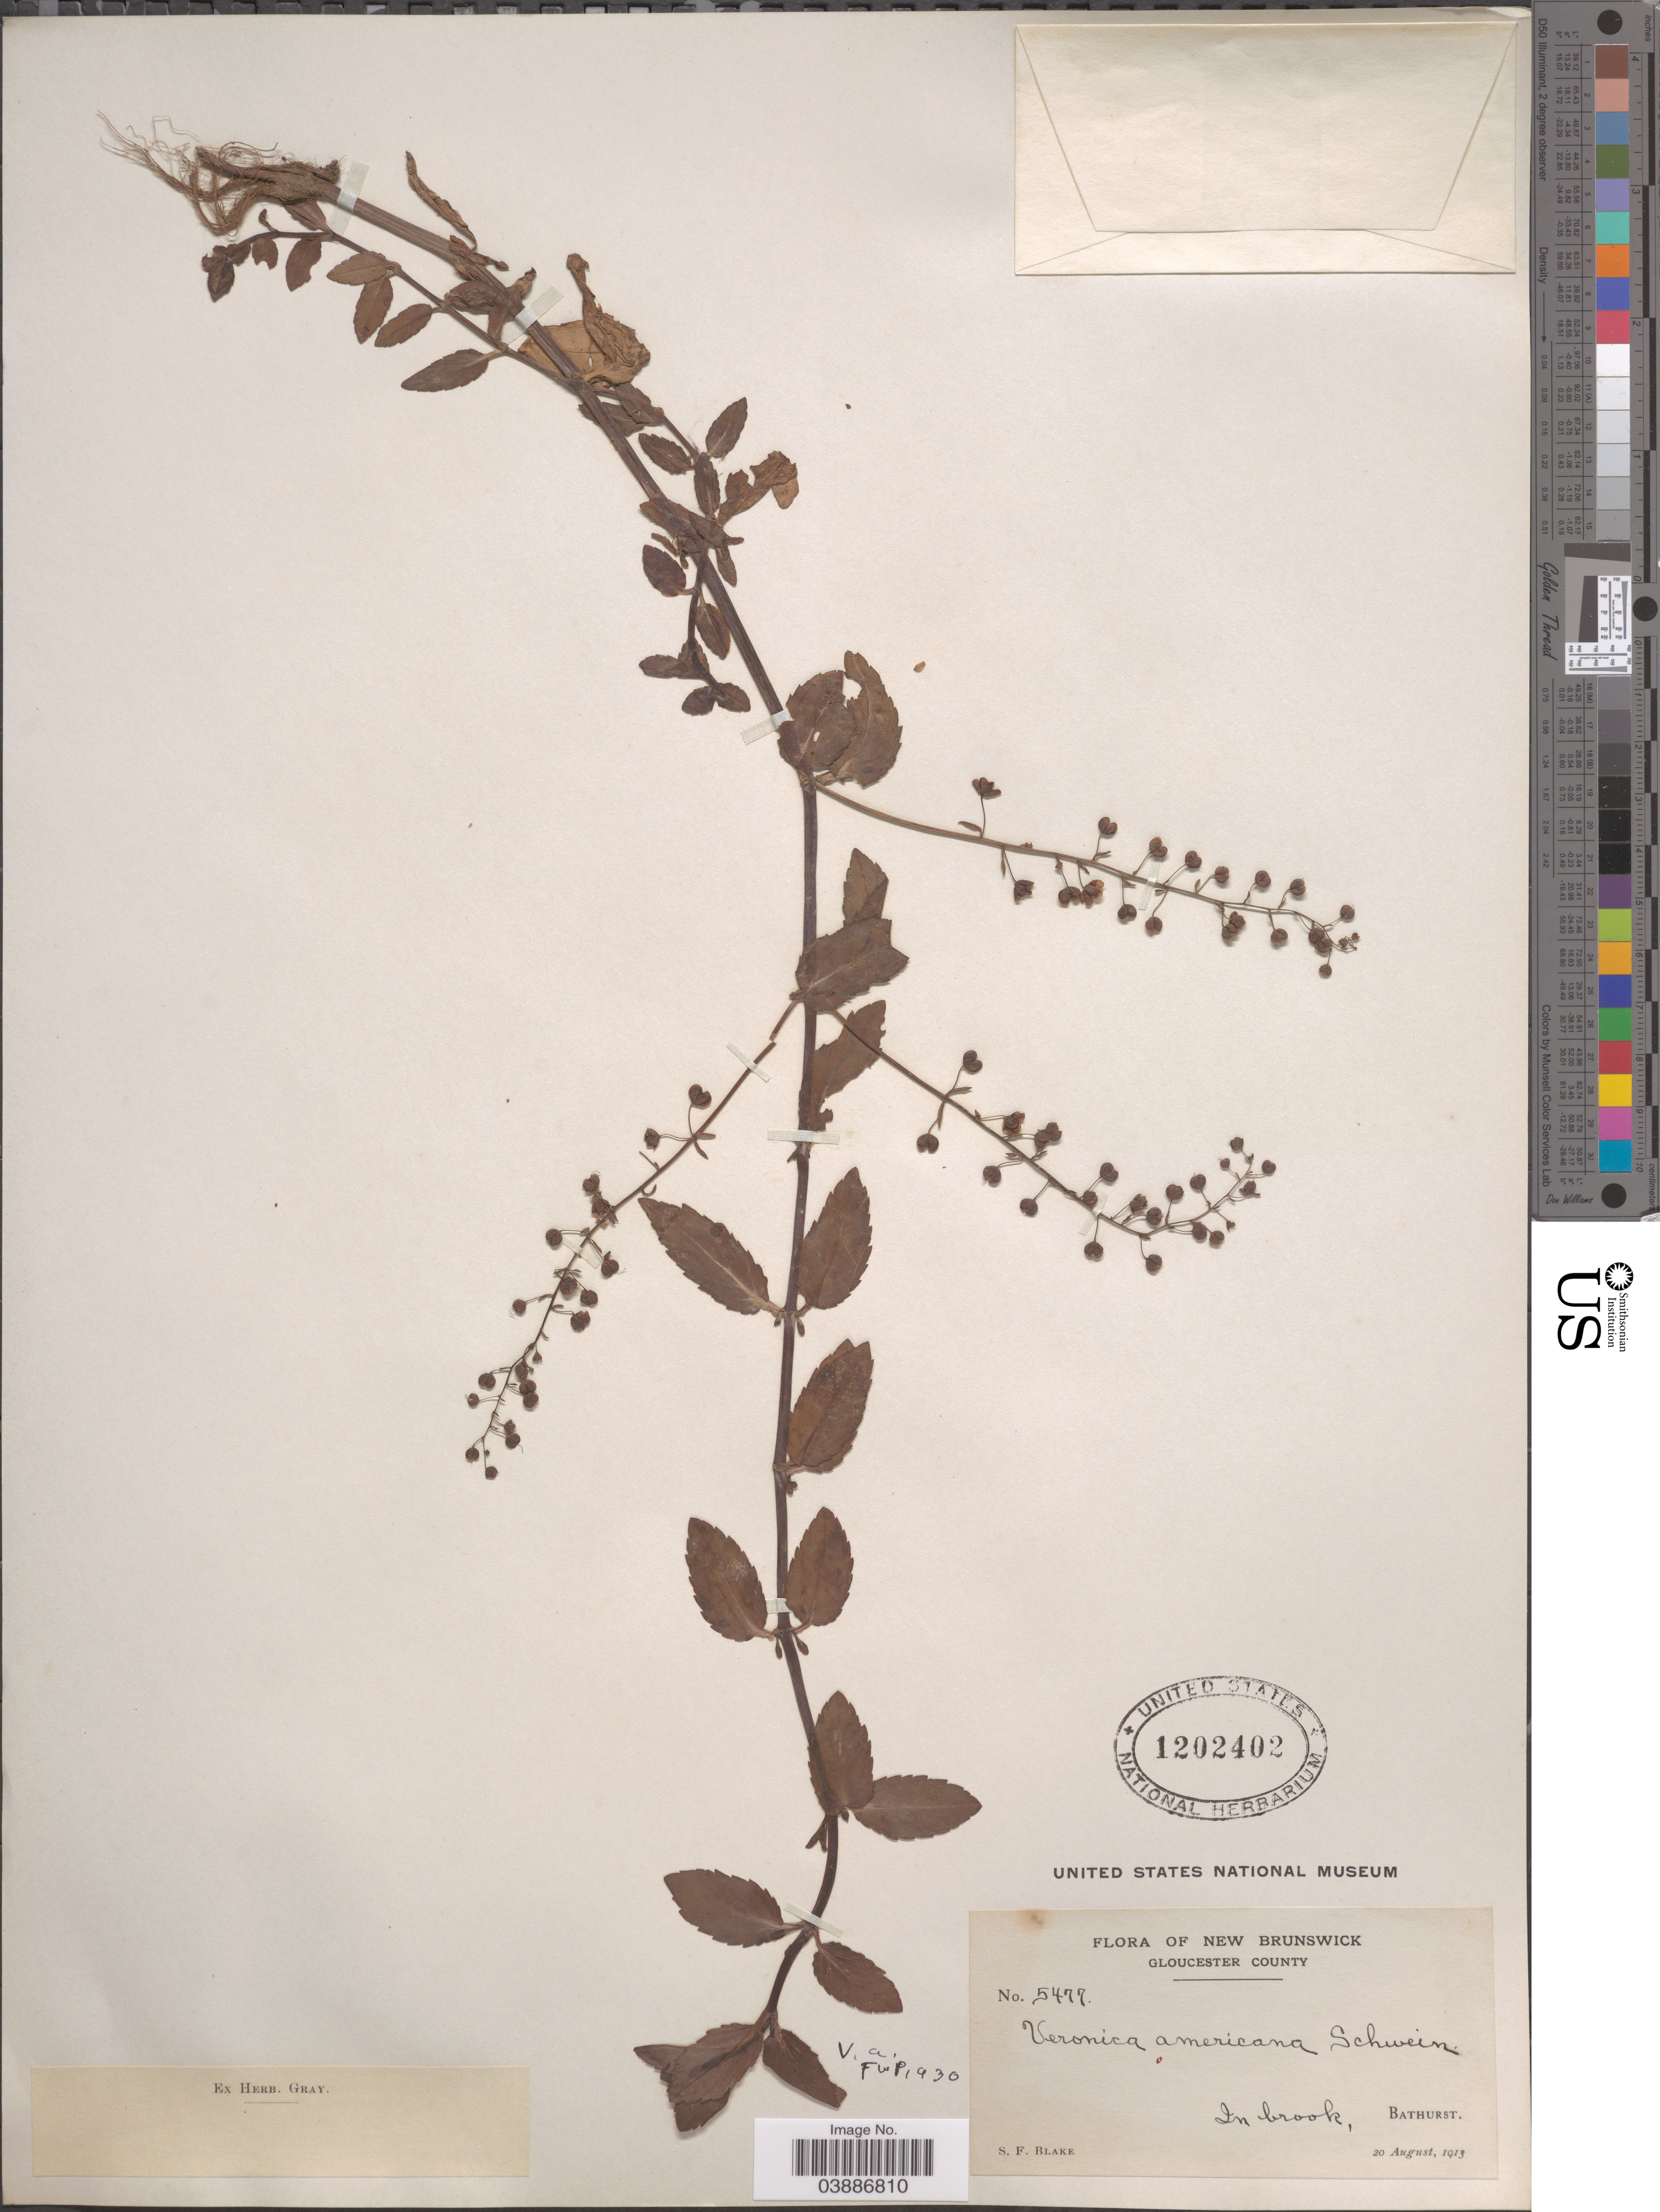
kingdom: Plantae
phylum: Tracheophyta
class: Magnoliopsida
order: Lamiales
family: Plantaginaceae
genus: Veronica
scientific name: Veronica americana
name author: Schwein. ex Benth.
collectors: S. Blake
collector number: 5477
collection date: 1913-08-20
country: Canada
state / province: New Brunswick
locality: Gloucester County. In brook, Bathurst.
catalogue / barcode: US 1202402